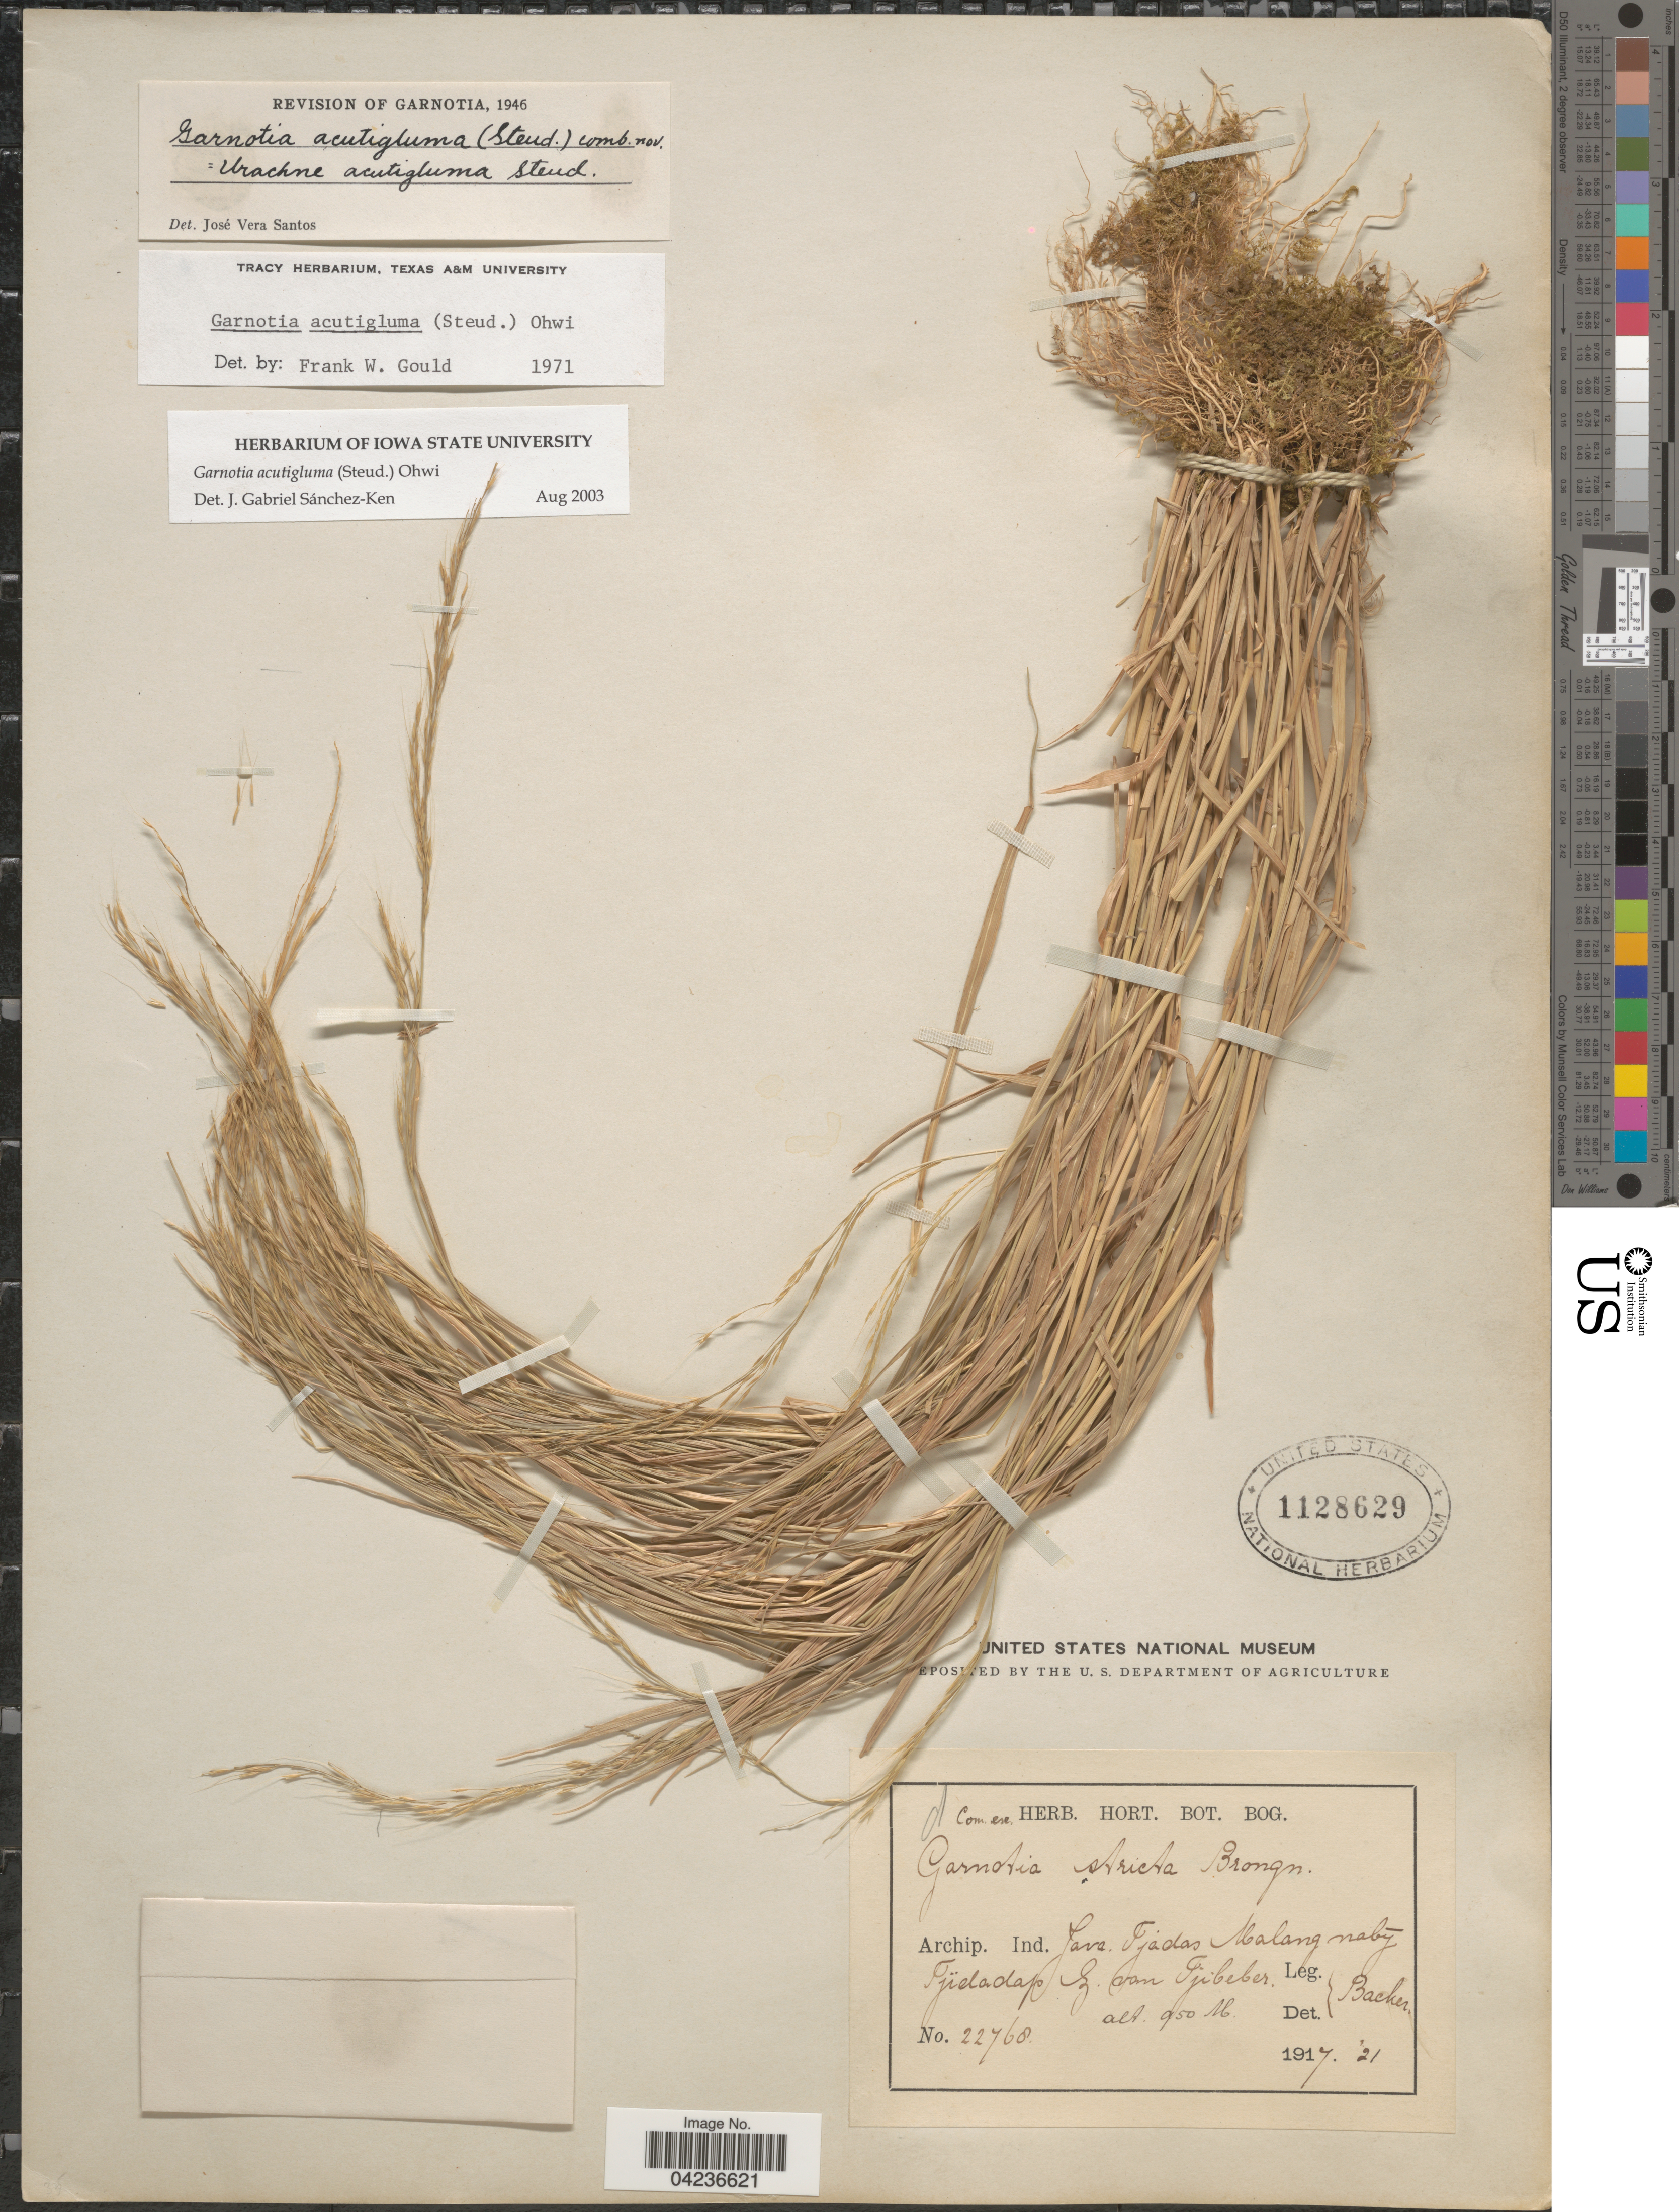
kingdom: Plantae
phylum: Tracheophyta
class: Liliopsida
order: Poales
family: Poaceae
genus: Garnotia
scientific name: Garnotia acutigluma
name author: (Steud.) Ohwi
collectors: Backer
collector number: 22768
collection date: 1917/1921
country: Indonesia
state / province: Java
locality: Archip. Ind. Java. Tjadas Malang nabij Tjidadap Z. van Tjibeber.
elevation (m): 950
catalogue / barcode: US 1128629